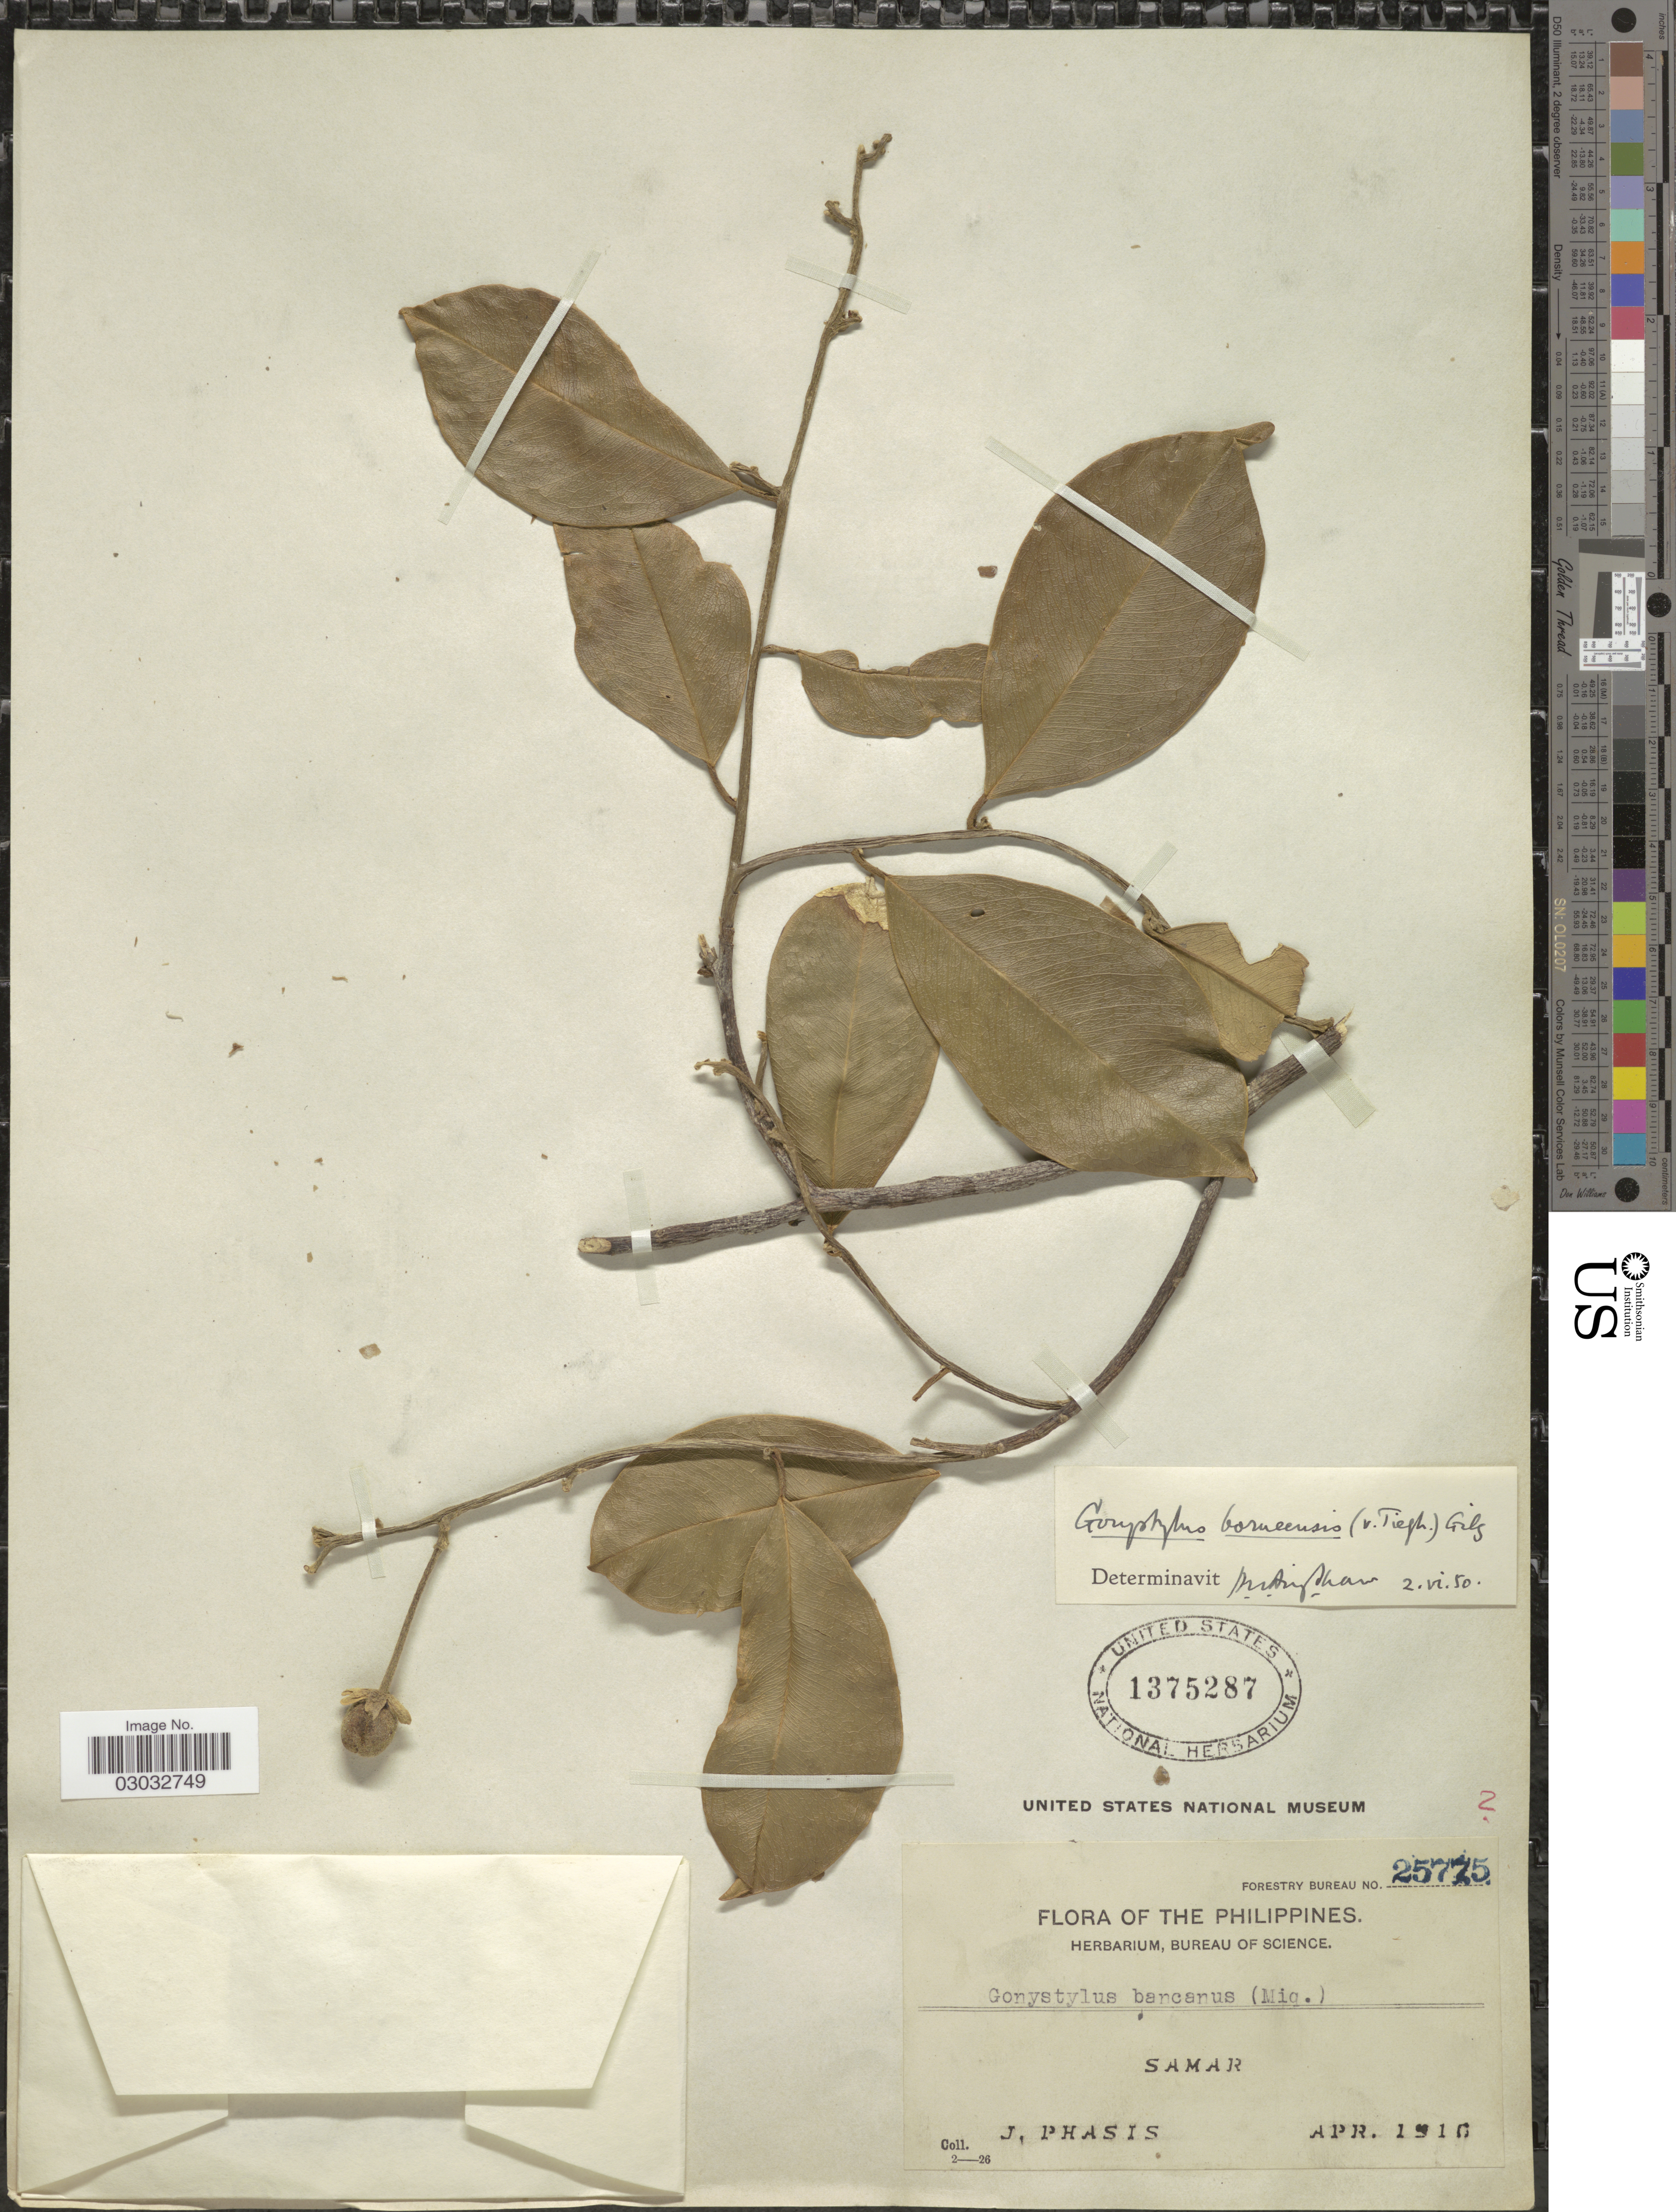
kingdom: Plantae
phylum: Tracheophyta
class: Magnoliopsida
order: Malvales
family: Thymelaeaceae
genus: Gonystylus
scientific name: Gonystylus macrophyllus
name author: (Miq.) Airy Shaw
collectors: J. Phasis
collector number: Forestry Bureau 25775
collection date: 1916-04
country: Philippines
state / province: Eastern Visayas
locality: Samar.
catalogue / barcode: US 1375287